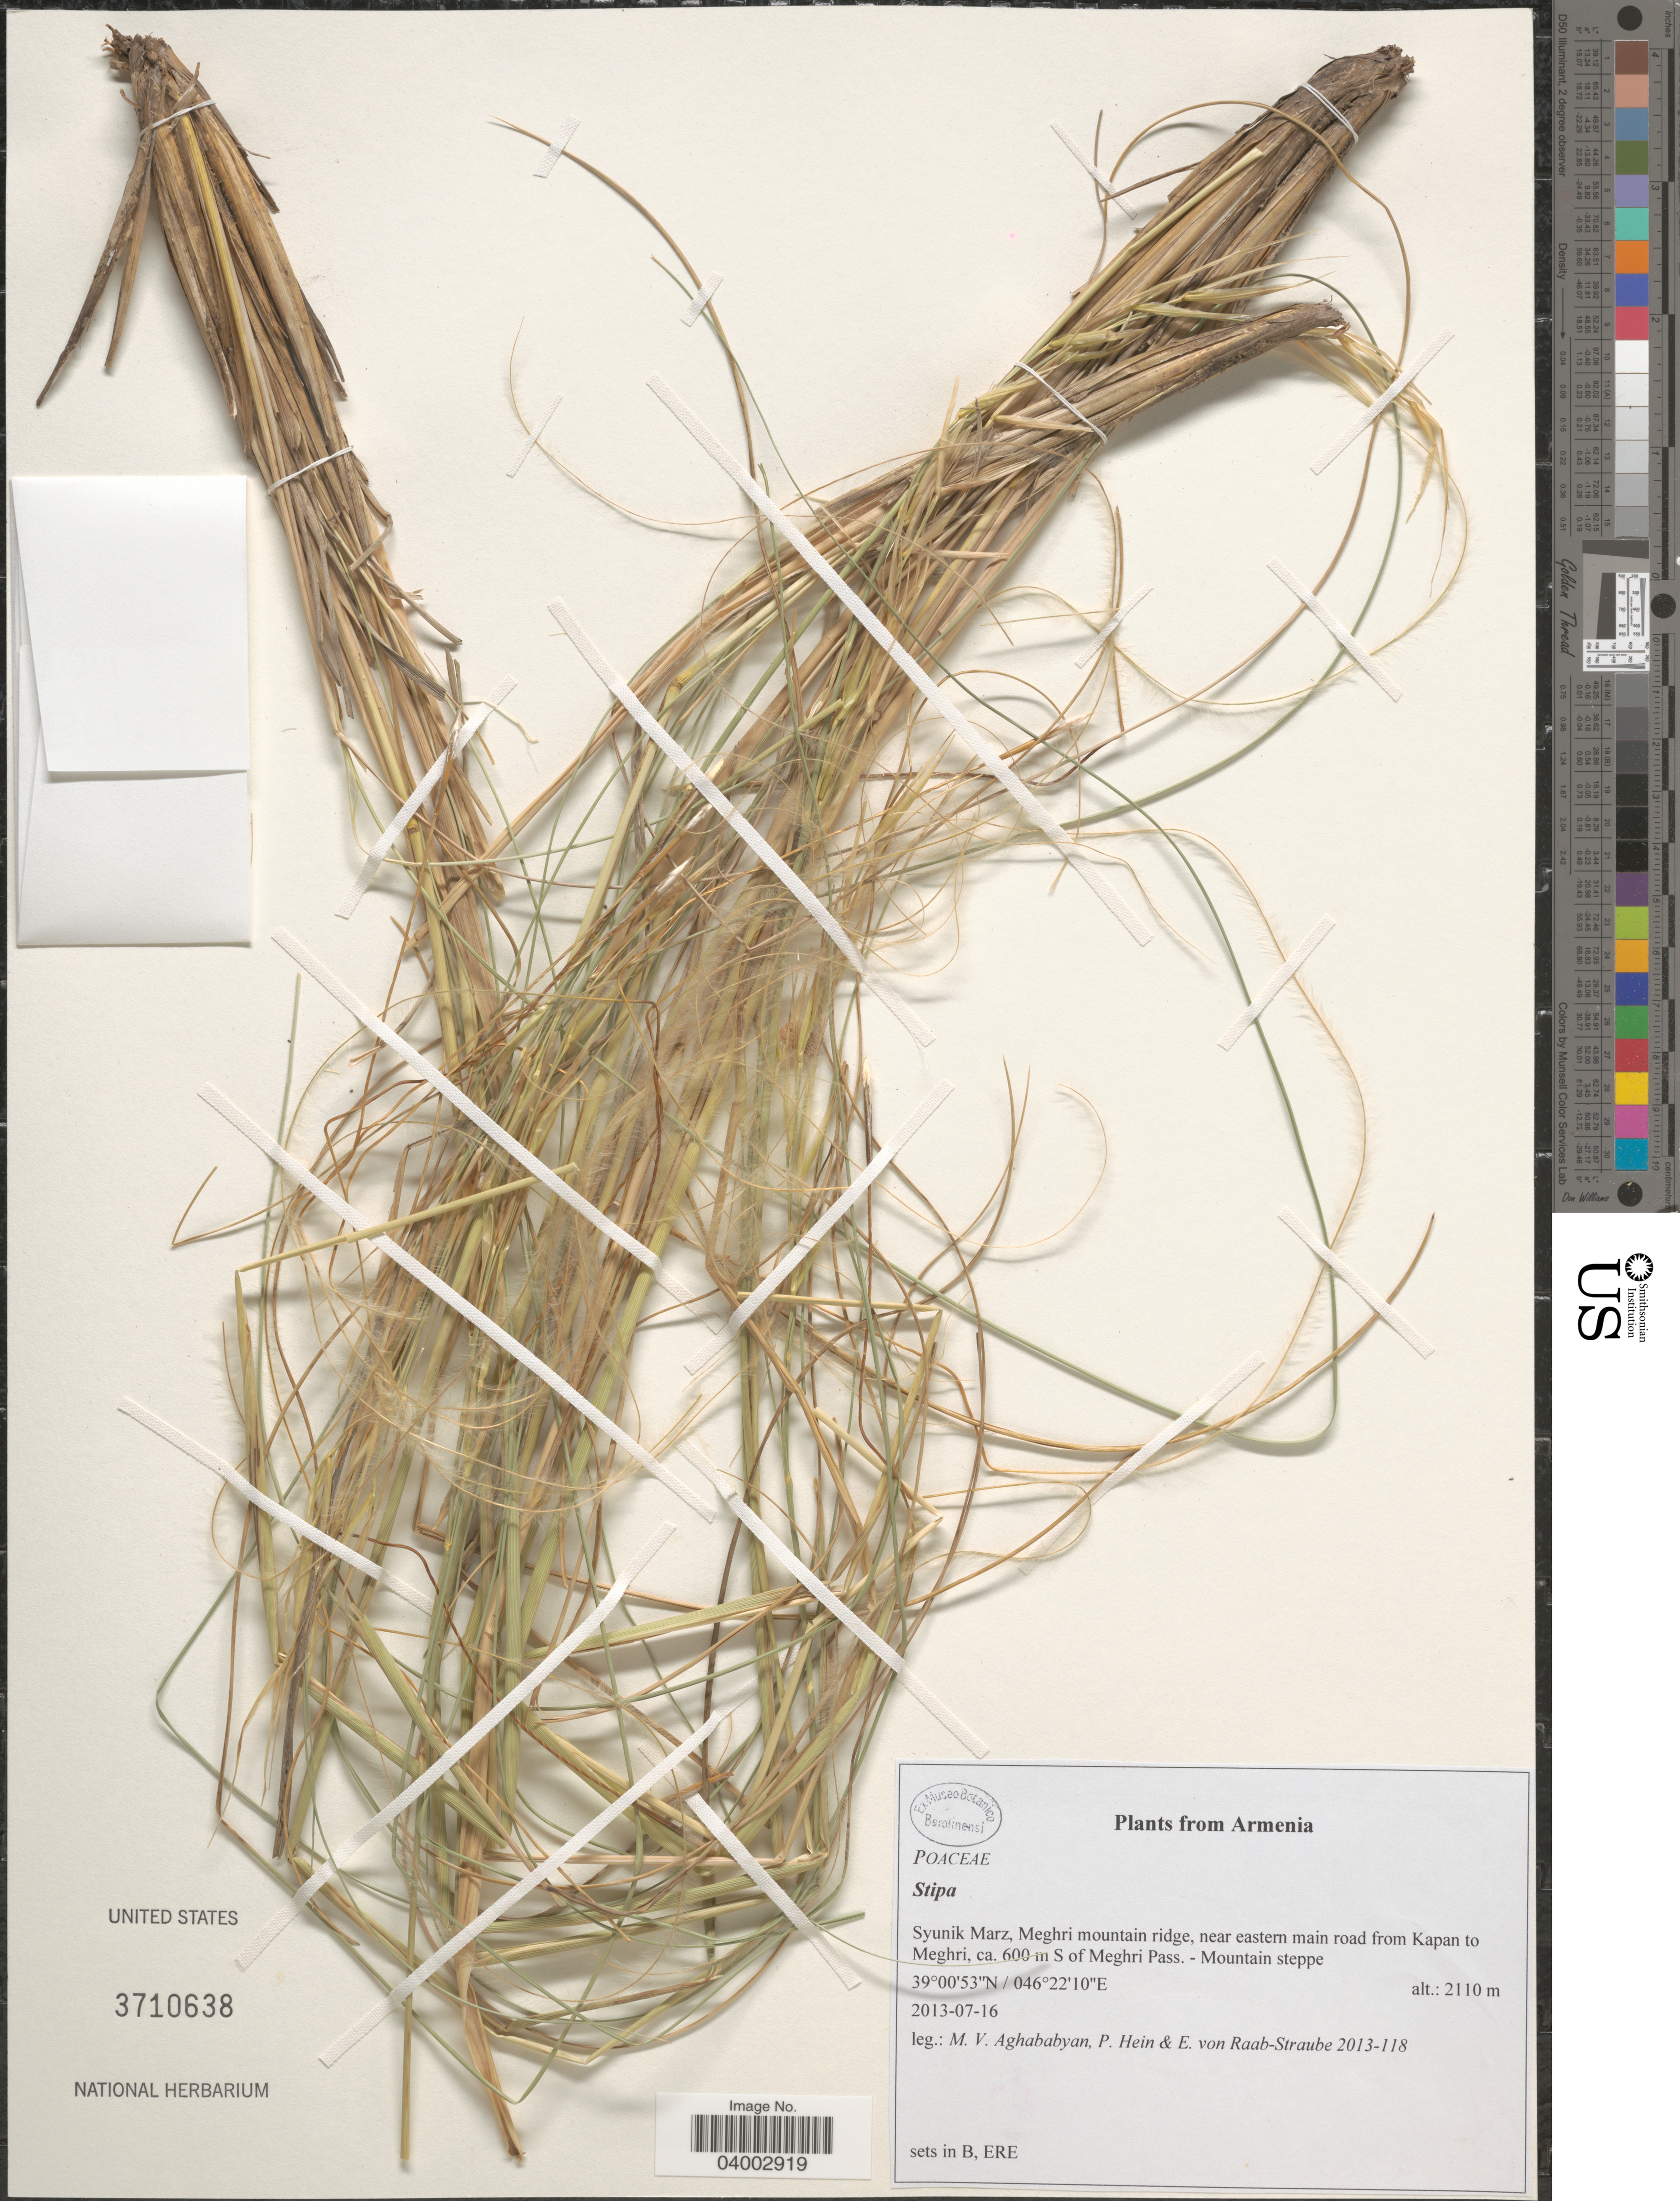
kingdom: Plantae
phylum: Tracheophyta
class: Liliopsida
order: Poales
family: Poaceae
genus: Stipa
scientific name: Stipa pulcherrima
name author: K. Koch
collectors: M. Aghababyan, P. Hein & E. Raab-Straube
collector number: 2013-118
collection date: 2013-07-16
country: Armenia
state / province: Syunik'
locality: Syunik Marz, Meghri mountain ridge, near eastern main road from Kapan to Meghri, ca. 600 m S of Meghri Pass.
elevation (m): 2110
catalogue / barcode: US 3710638